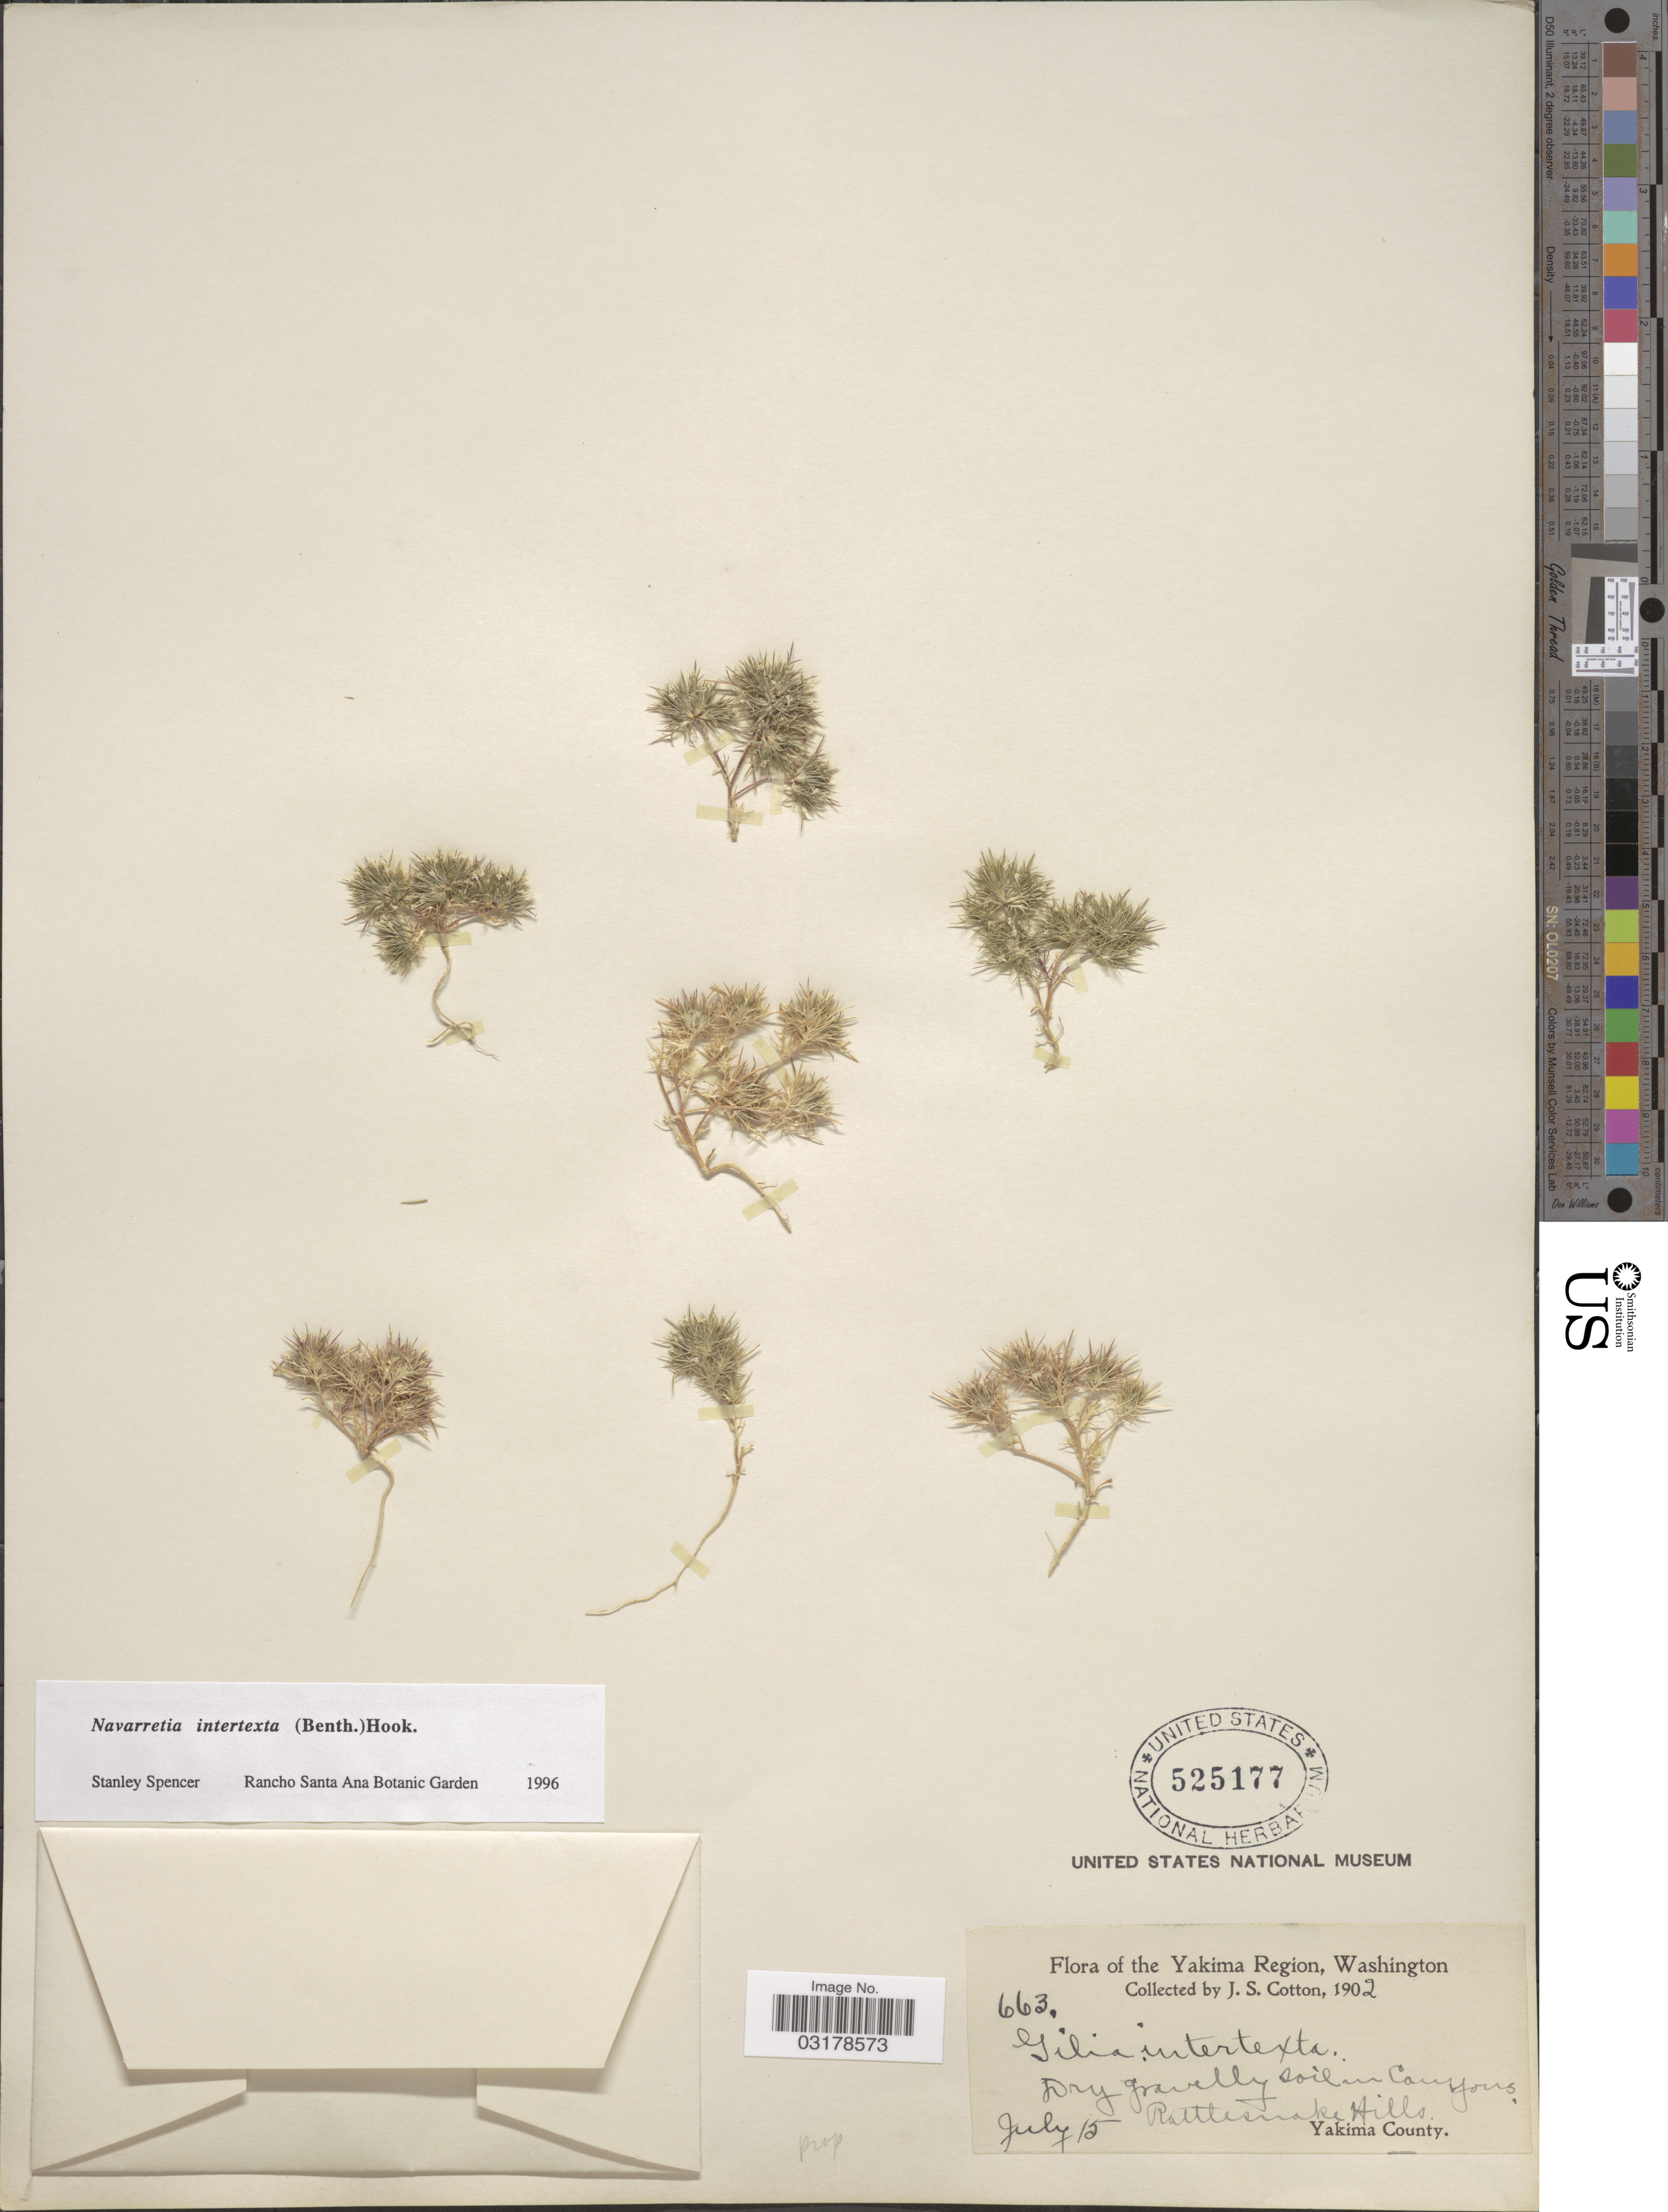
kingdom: Plantae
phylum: Tracheophyta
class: Magnoliopsida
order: Ericales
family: Polemoniaceae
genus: Navarretia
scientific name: Navarretia intertexta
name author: (Benth.) Hook.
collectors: J. S. Cotton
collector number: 663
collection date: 1902-07-15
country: United States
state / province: Washington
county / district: Yakima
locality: Yakima Region. Rattlesnake Hills. Yakima County.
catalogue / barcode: US 525177